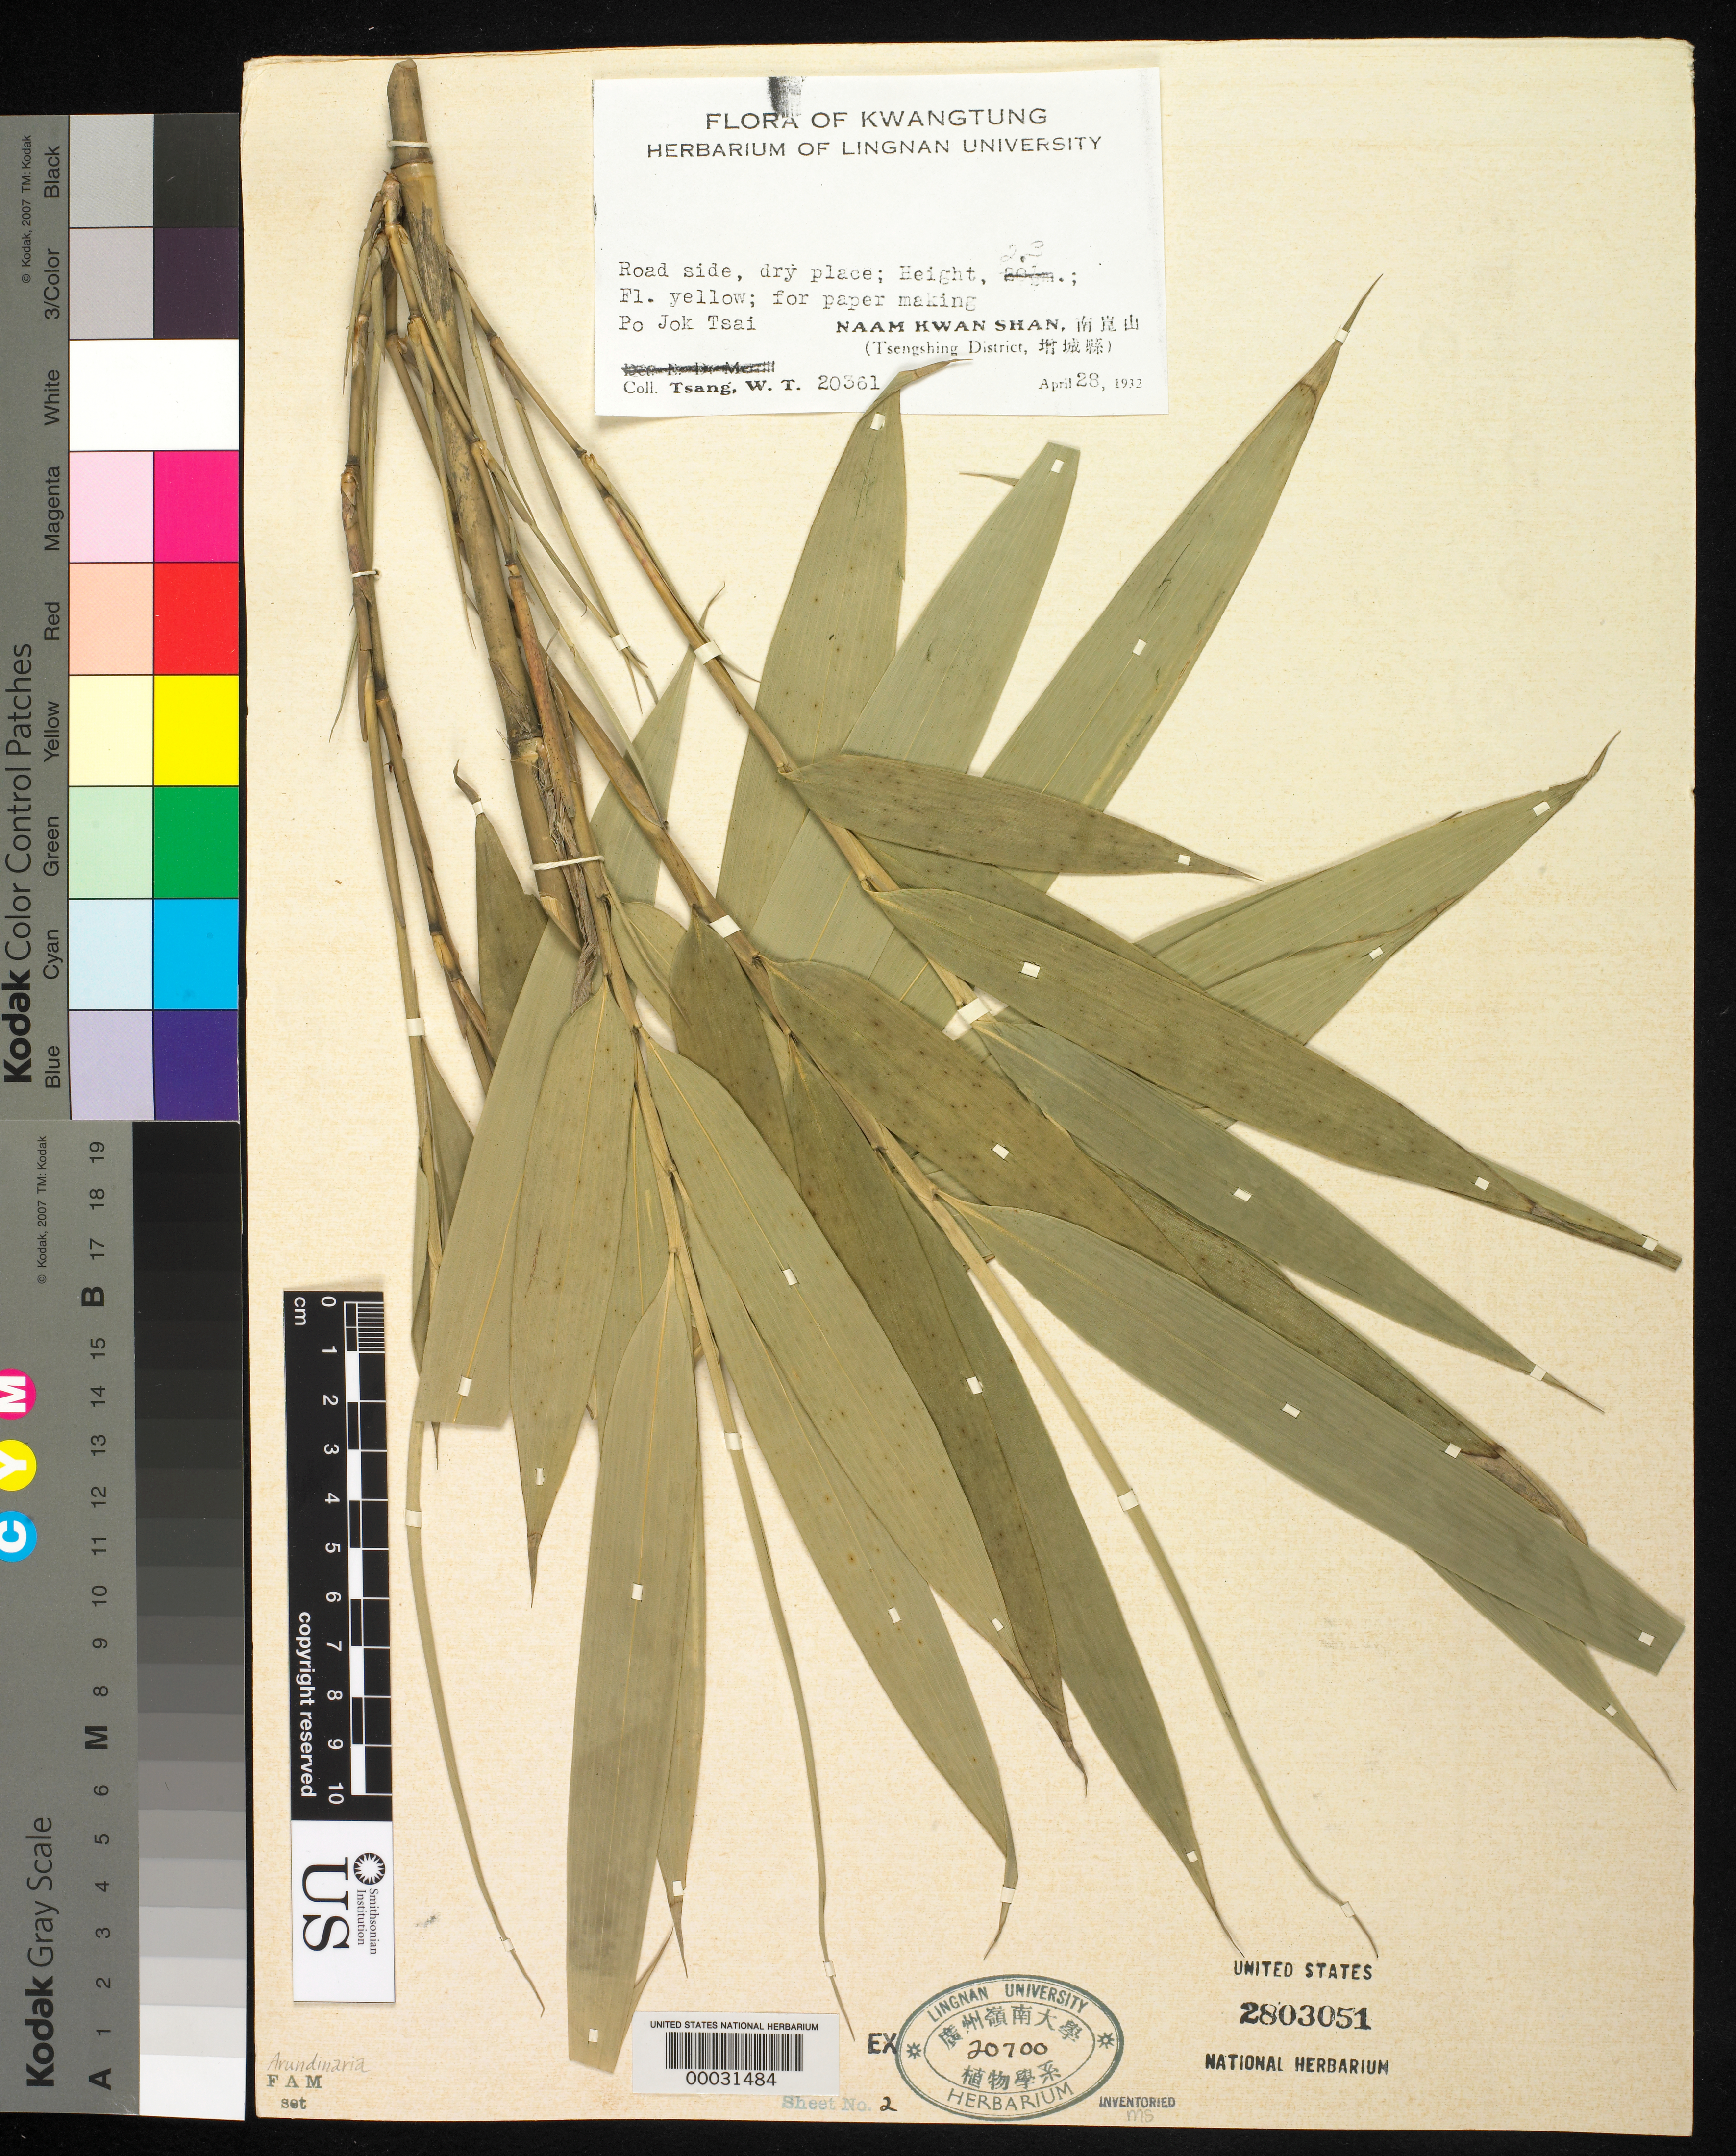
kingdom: Plantae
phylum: Tracheophyta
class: Liliopsida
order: Poales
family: Poaceae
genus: Arundinaria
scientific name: Arundinaria sp.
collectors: W. T. Tsang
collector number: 20361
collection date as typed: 28 Apr 1932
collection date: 1932-04-28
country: China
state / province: Guangdong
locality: Naam kwan shan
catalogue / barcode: US 2803051